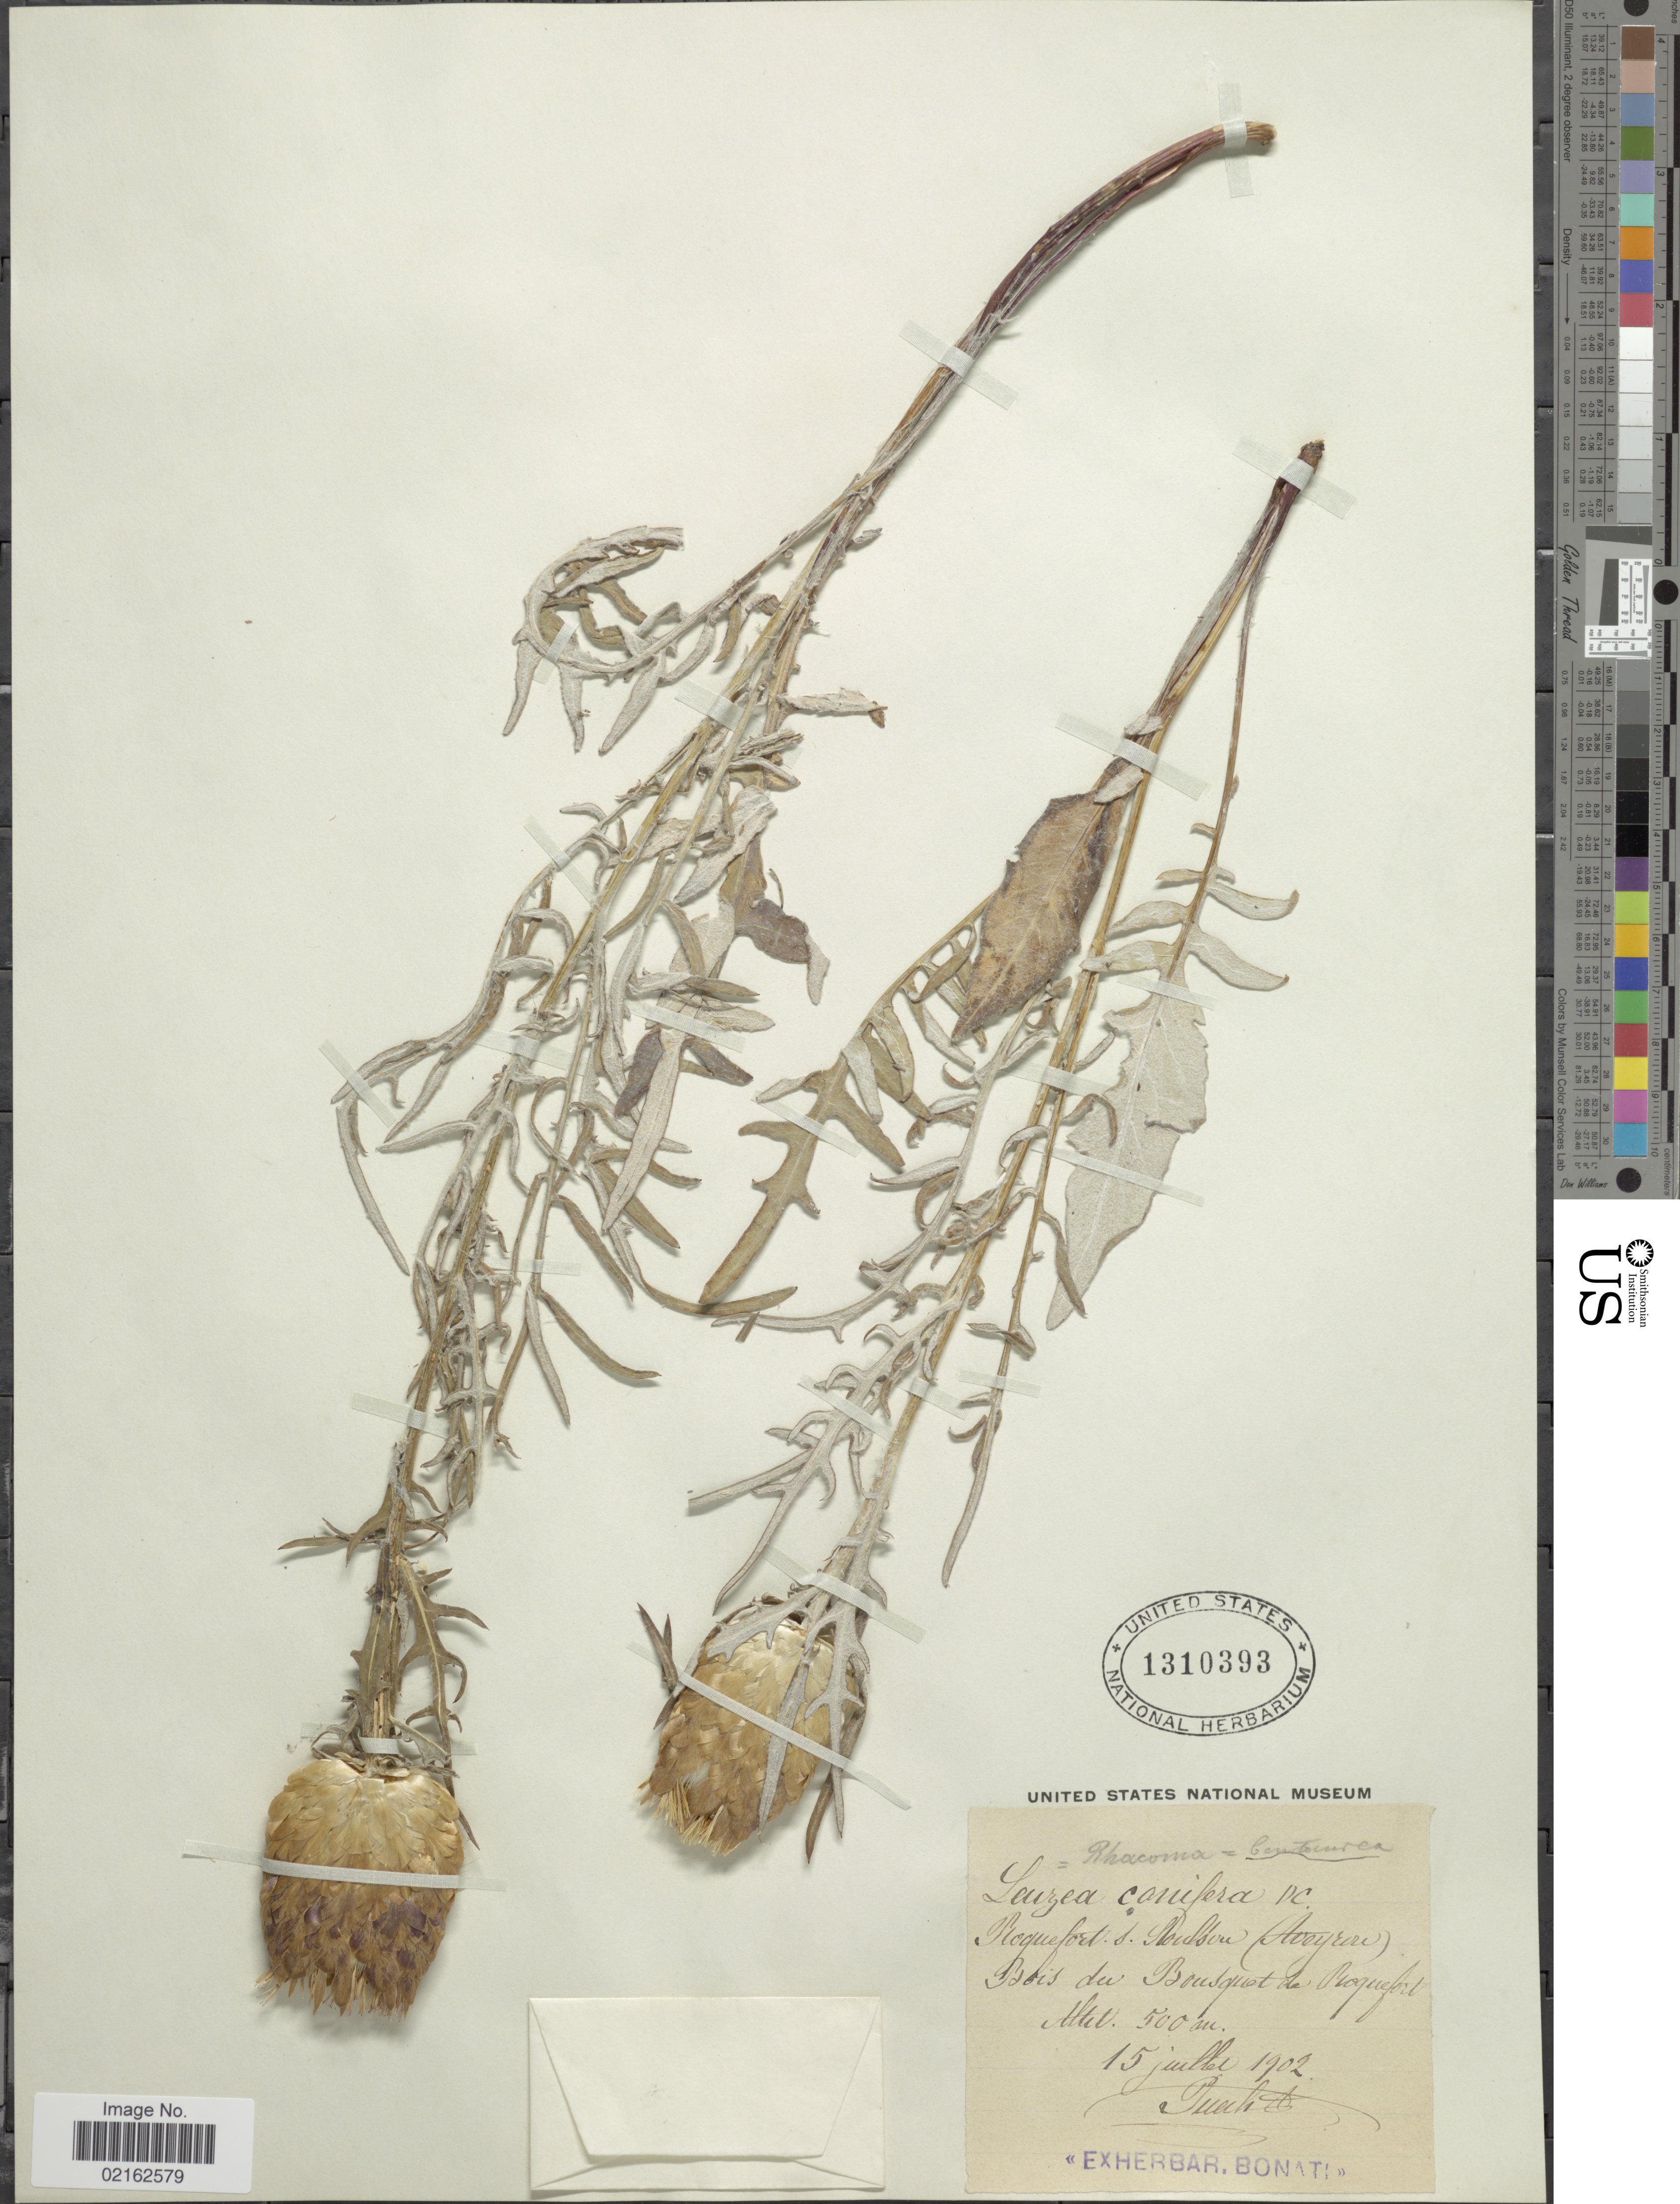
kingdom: Plantae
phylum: Tracheophyta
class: Magnoliopsida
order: Asterales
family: Asteraceae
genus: Leuzea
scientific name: Leuzea conifera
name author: (L.) DC.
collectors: Puech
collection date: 1902-07-15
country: France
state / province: Occitanie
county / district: Aveyron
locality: Roquefort-sur-Soulzon (Aveyron), bois du Bousquet de Roquefort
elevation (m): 500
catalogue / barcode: US 1310393